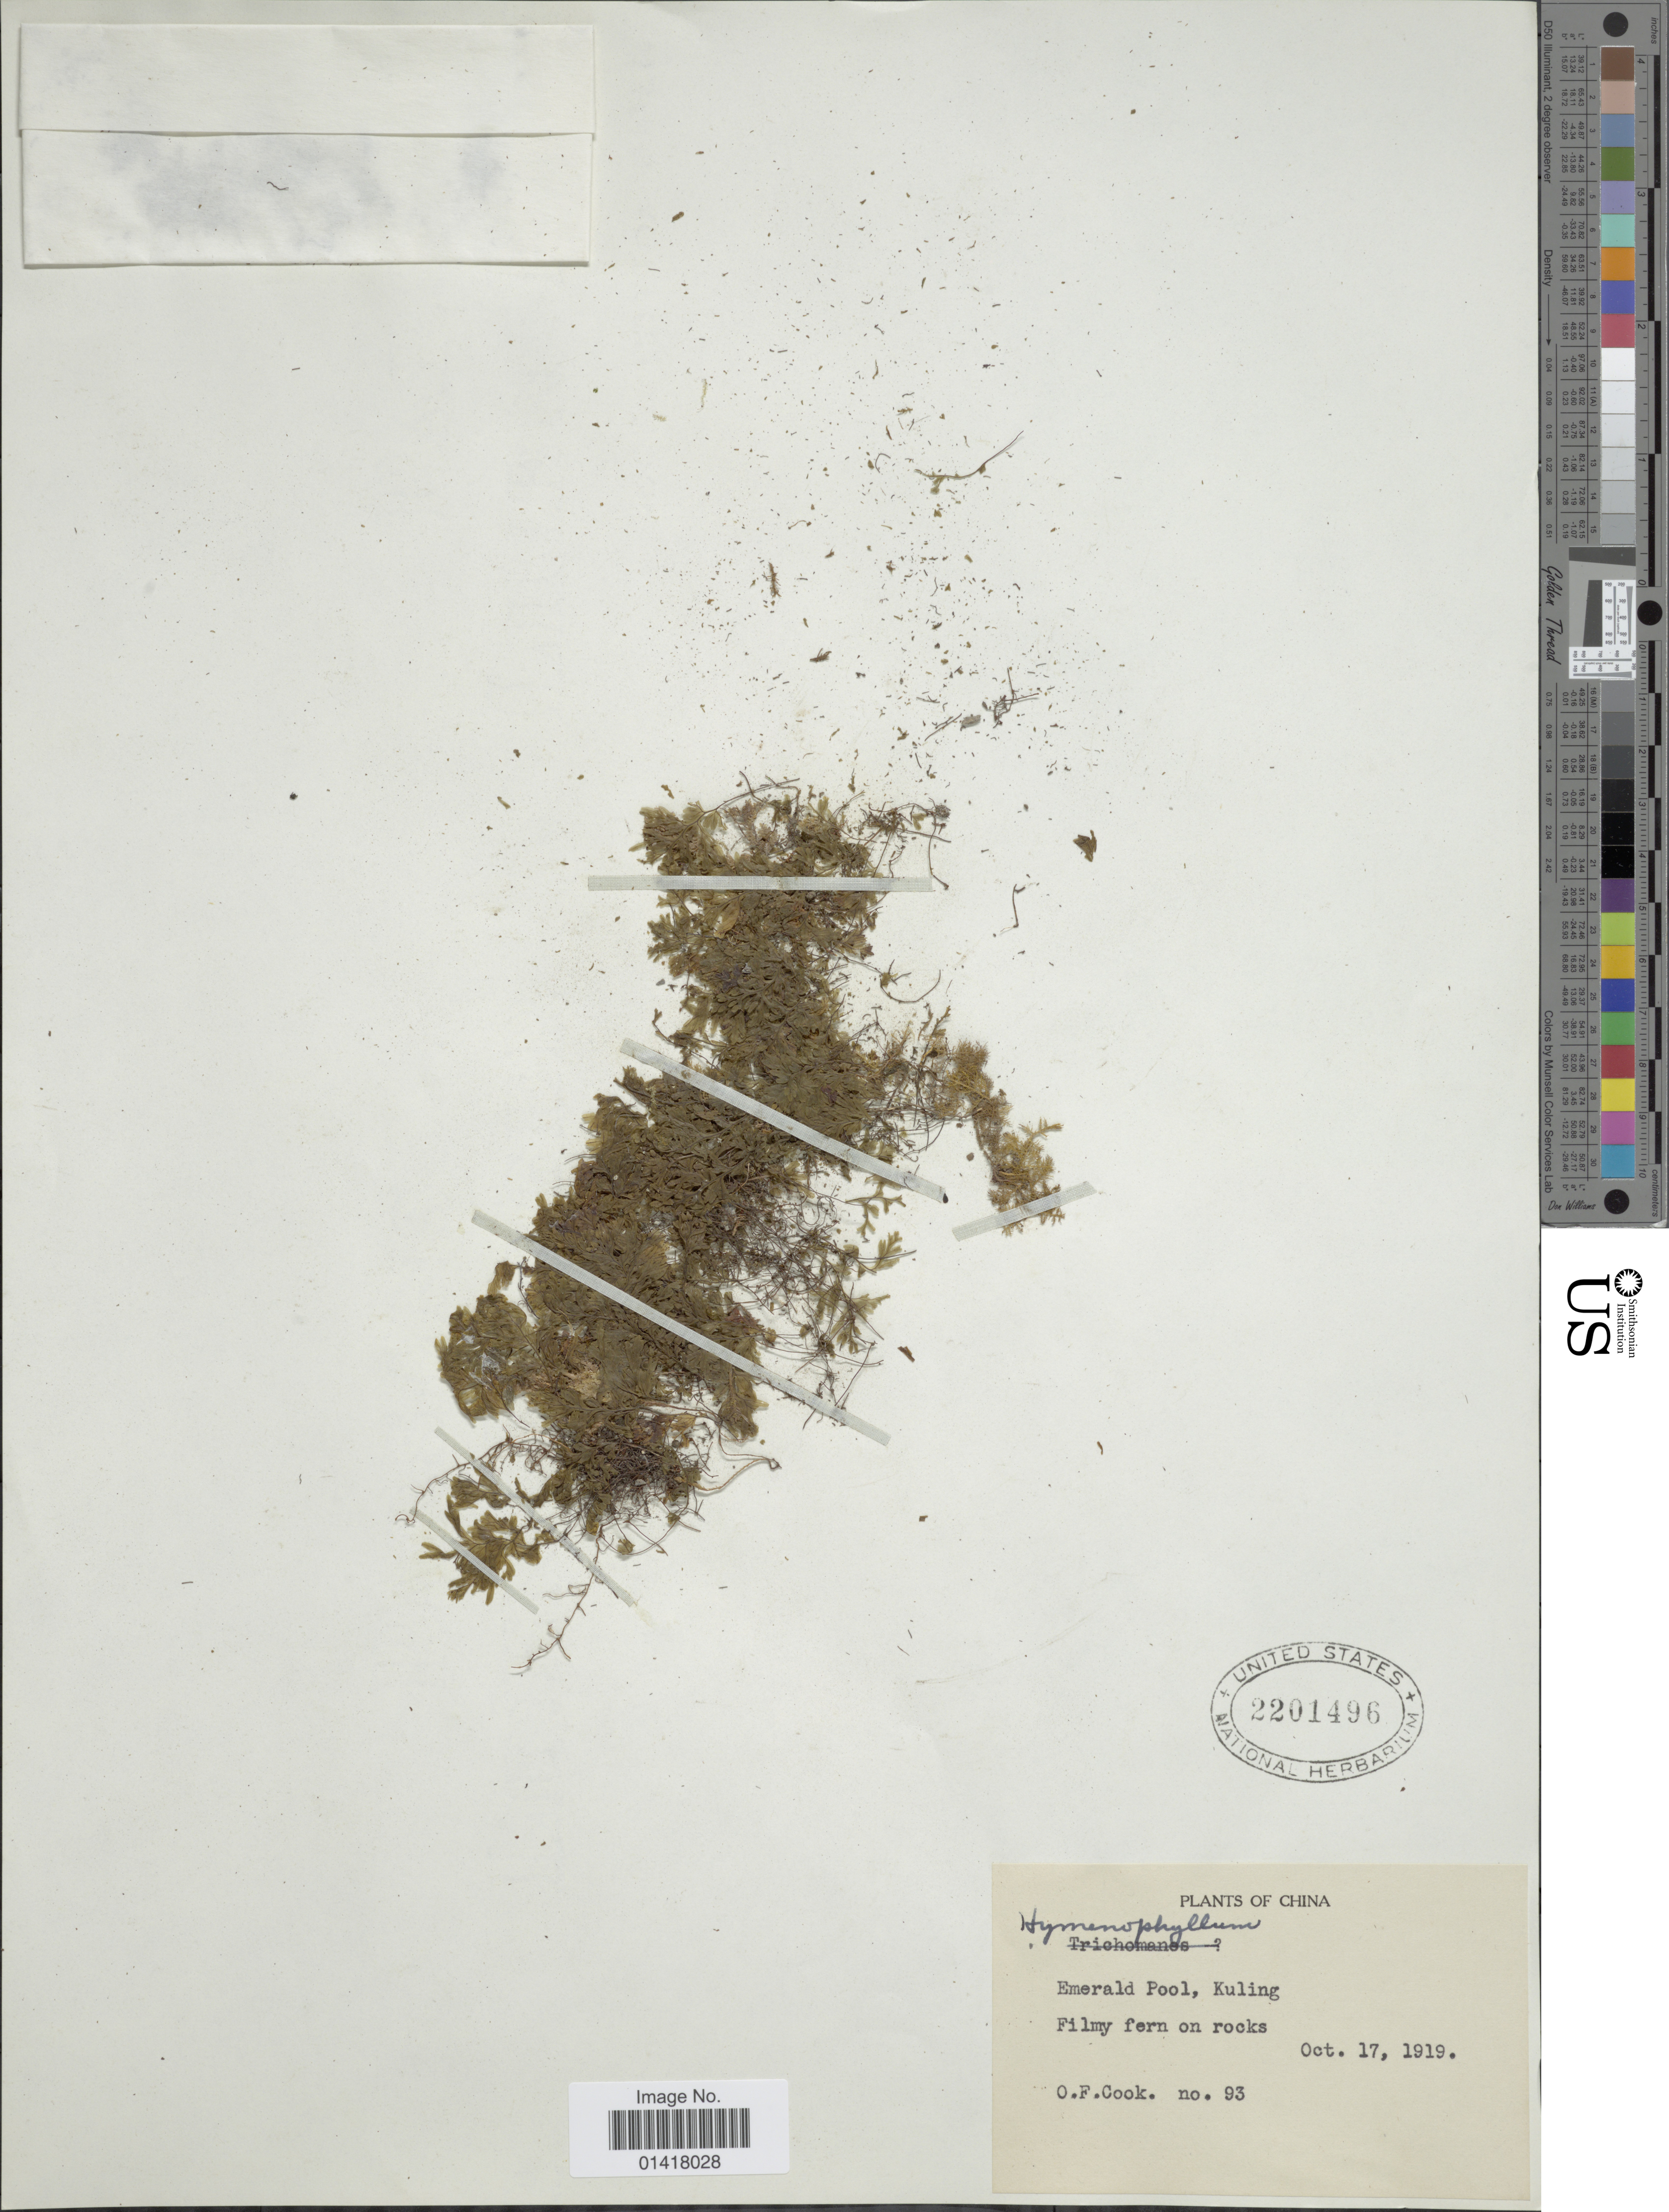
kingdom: Plantae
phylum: Tracheophyta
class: Polypodiopsida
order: Hymenophyllales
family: Hymenophyllaceae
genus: Hymenophyllum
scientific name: Hymenophyllum sp.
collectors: O. F. Cook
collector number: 93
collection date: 1919-10-17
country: China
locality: Emerald Pool, Kuling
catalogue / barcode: US 2201496